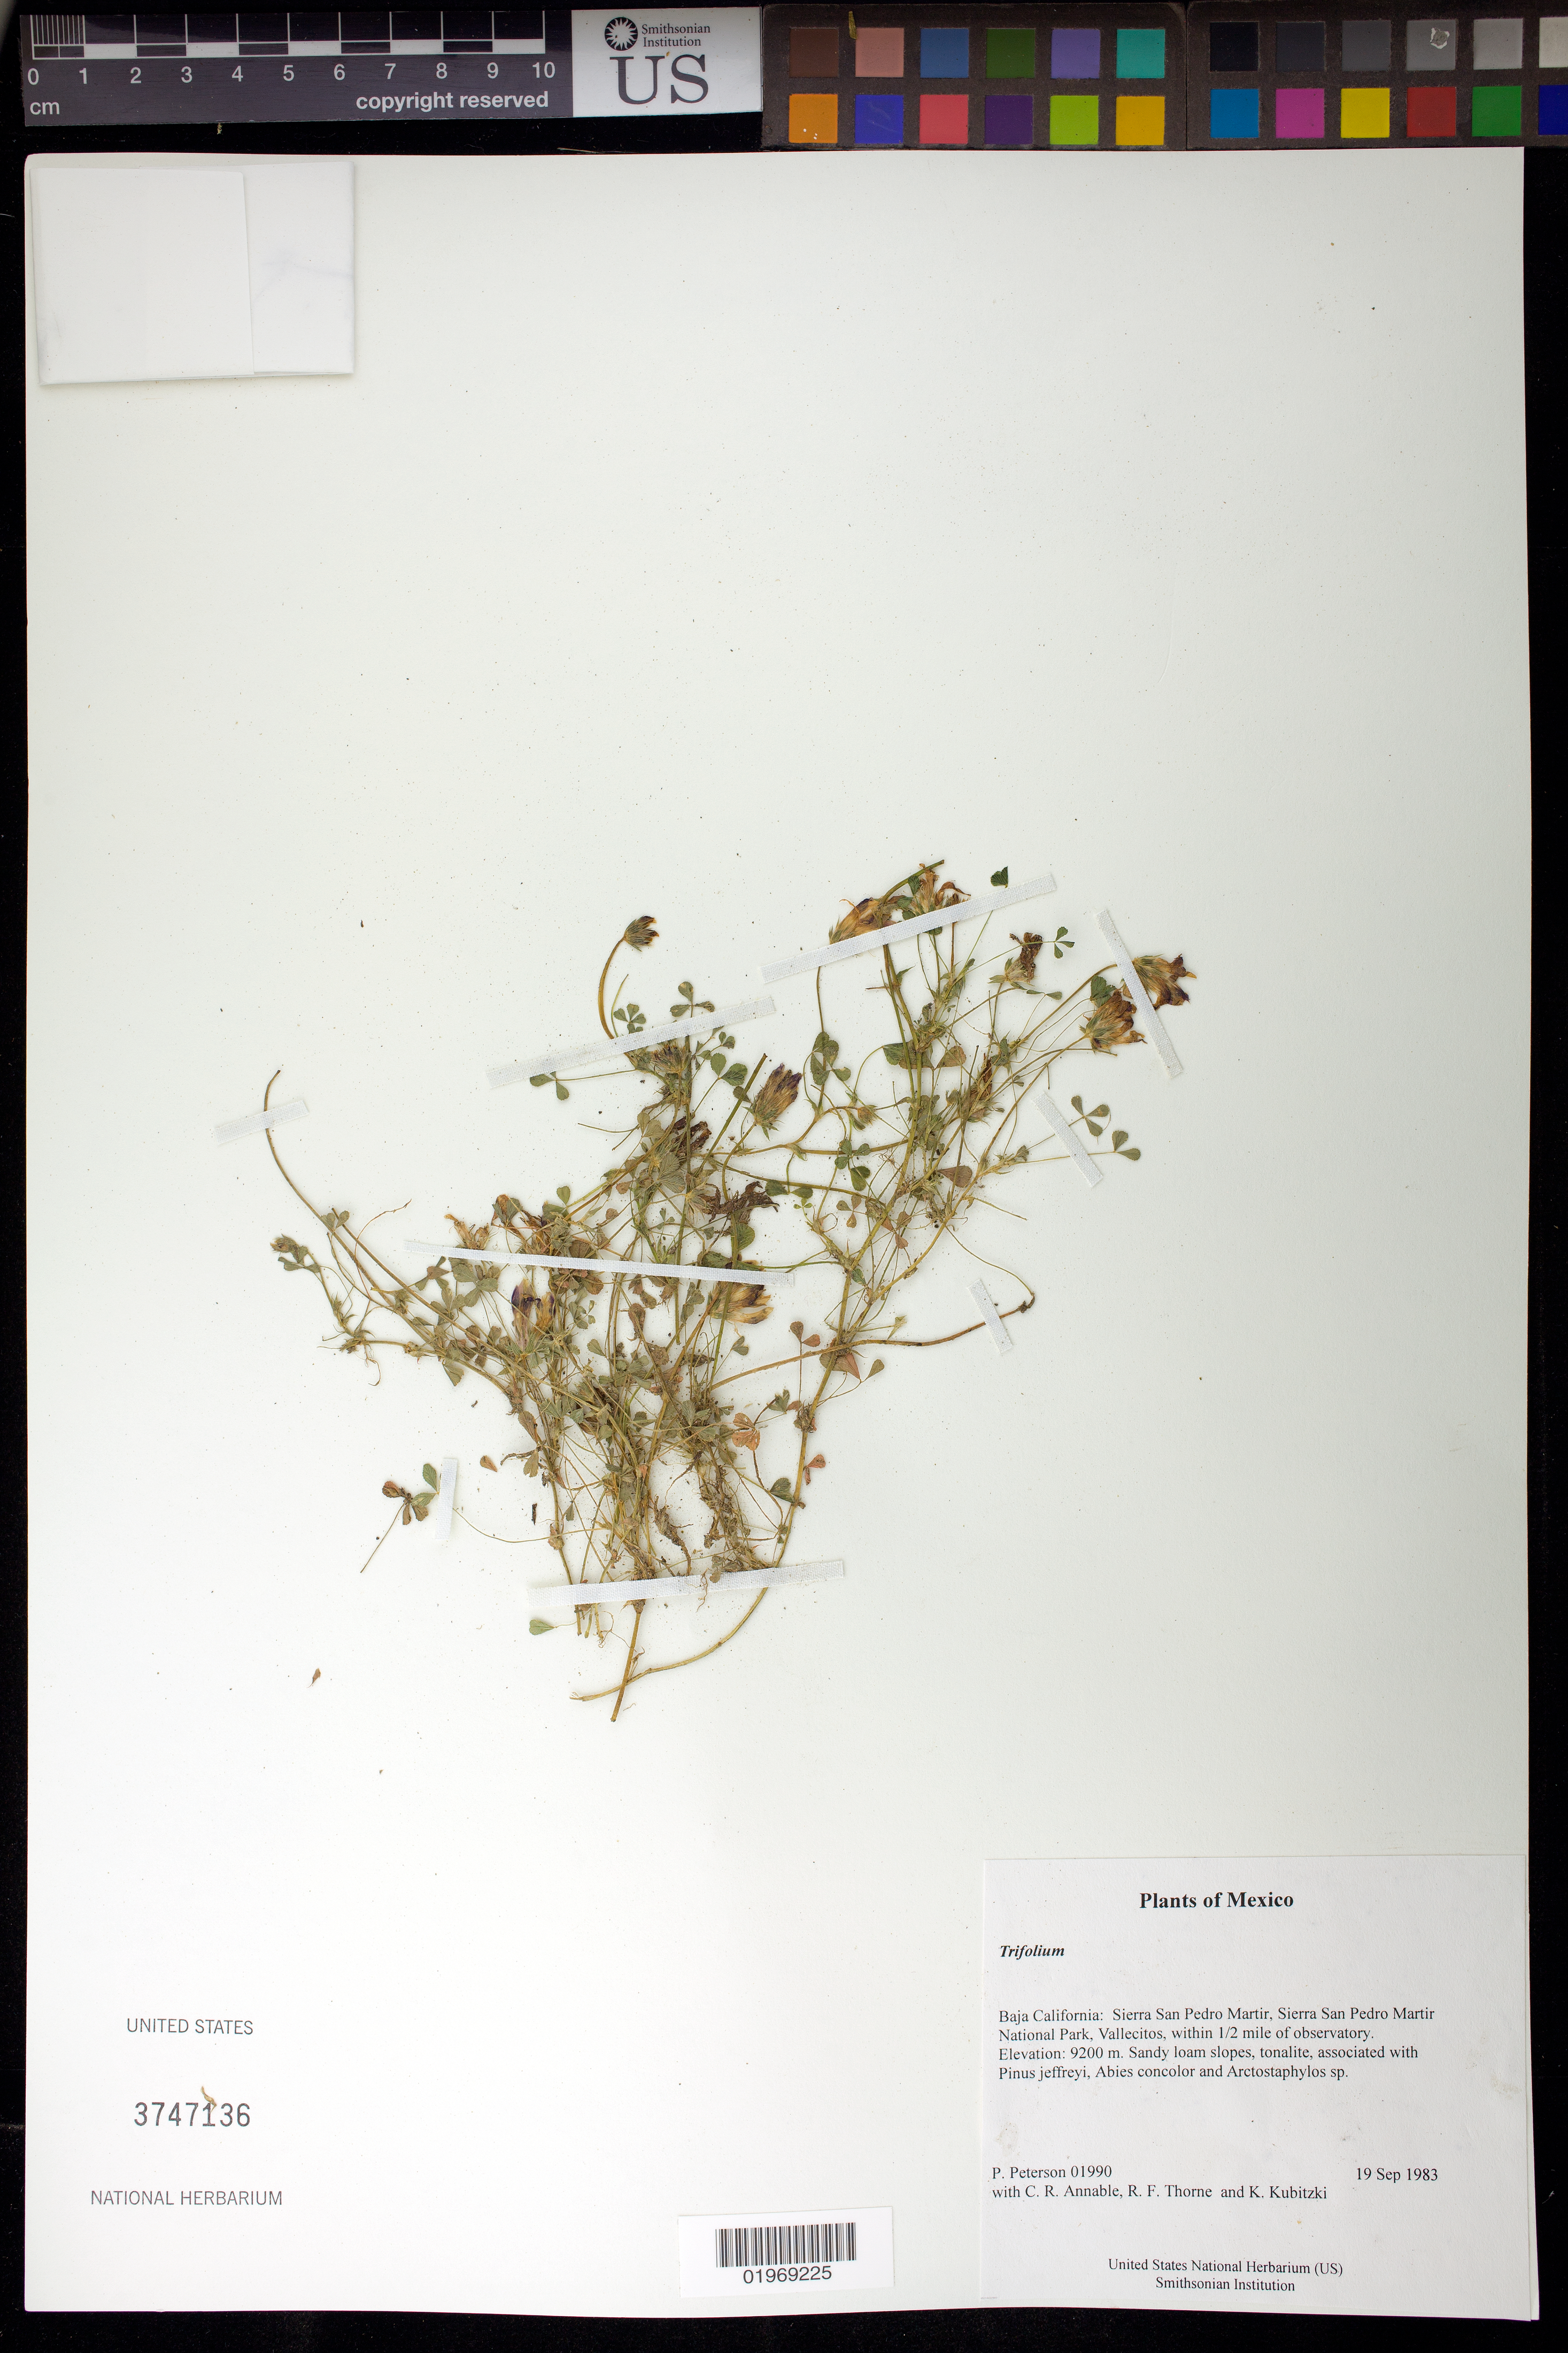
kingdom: Plantae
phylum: Tracheophyta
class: Magnoliopsida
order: Fabales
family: Fabaceae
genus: Trifolium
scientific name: Trifolium sp.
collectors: P. M. Peterson, C. R. Annable, R. F. Thorne & K. Kubitzki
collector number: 01990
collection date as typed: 19 Sep 1983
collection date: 1983-09-19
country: Mexico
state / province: Baja California Norte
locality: Sierra San Pedro Martir, Sierra San Pedro Martir National Park, Vallecitos, within 1/2 mile of observatory.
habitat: Sandy loam slopes, tonalite, associated with Pinus jeffreyi, Abies concolor and Arctostaphylos sp.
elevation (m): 9200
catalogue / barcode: US 3747136